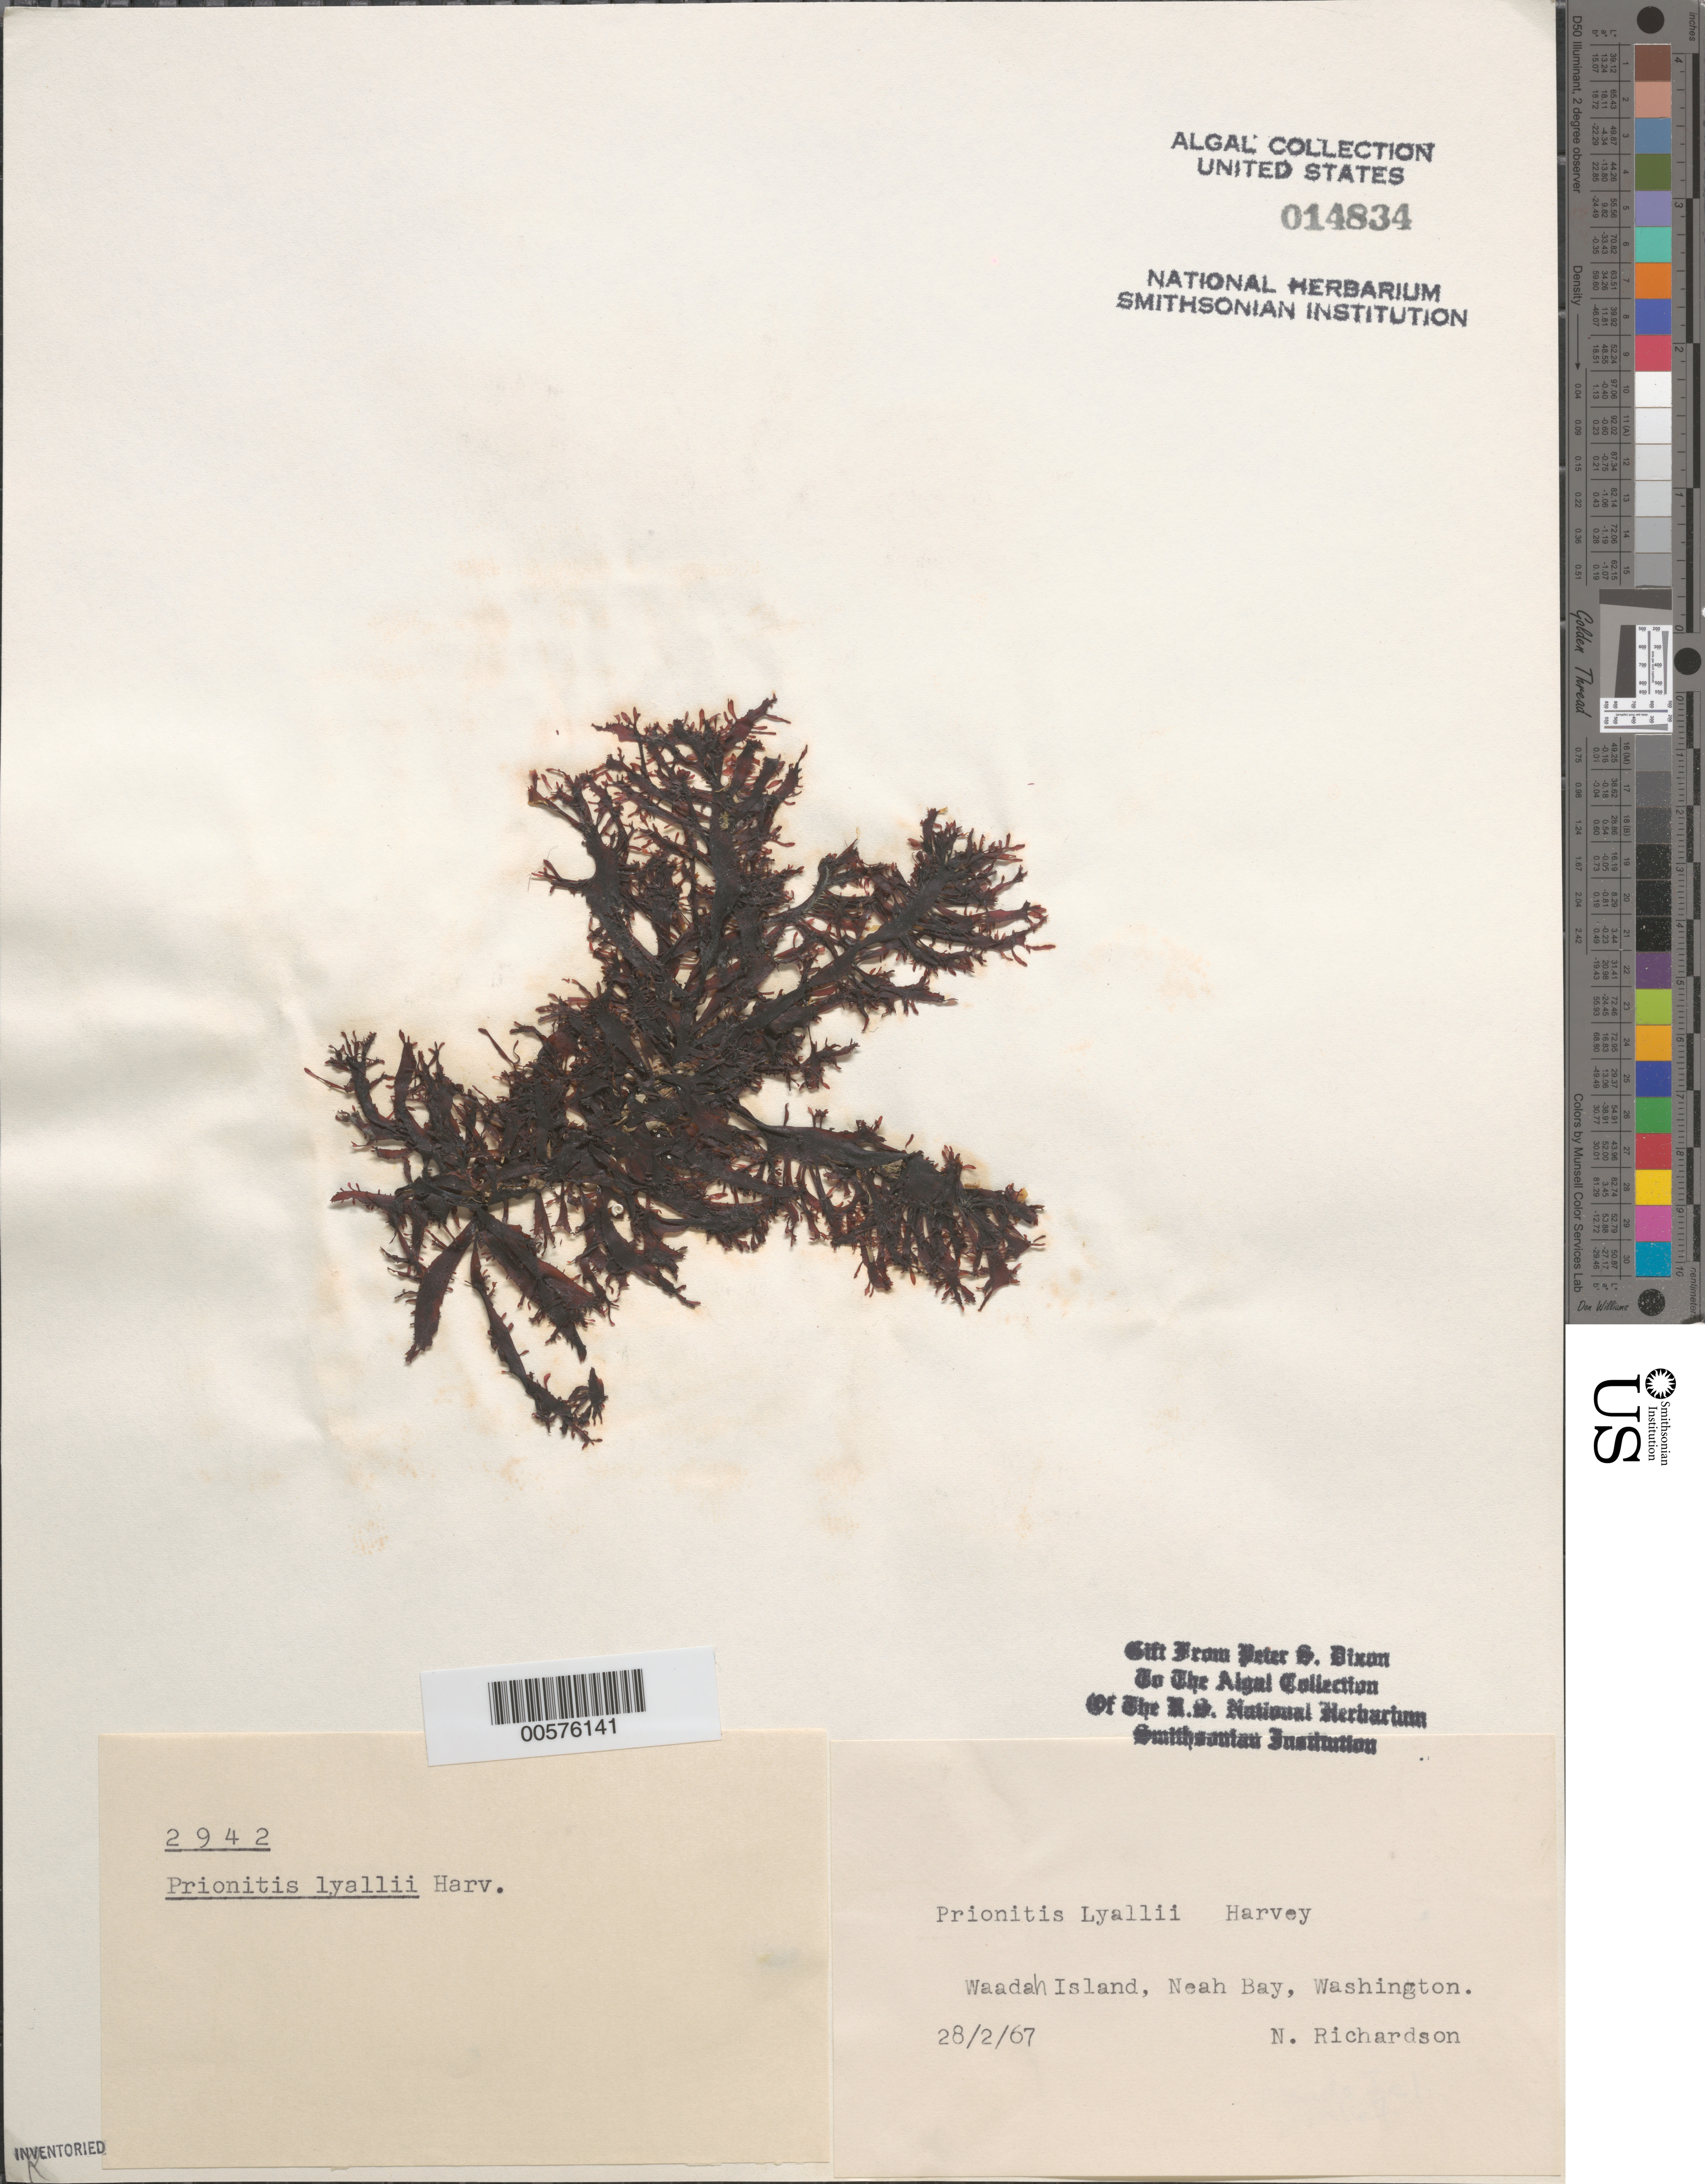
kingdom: Plantae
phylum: Rhodophyta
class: Florideophyceae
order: Cryptonemiales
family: Cryptonemiaceae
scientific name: Prionitis sternbergii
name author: (C. Agardh) J. Agardh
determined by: Algae name updating Project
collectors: N. Richardson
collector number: PSD 2942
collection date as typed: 28 Feb 1967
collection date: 1967-02-28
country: United States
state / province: Washington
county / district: Clallam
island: Waadah Island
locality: Neah Bay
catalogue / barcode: US 14834